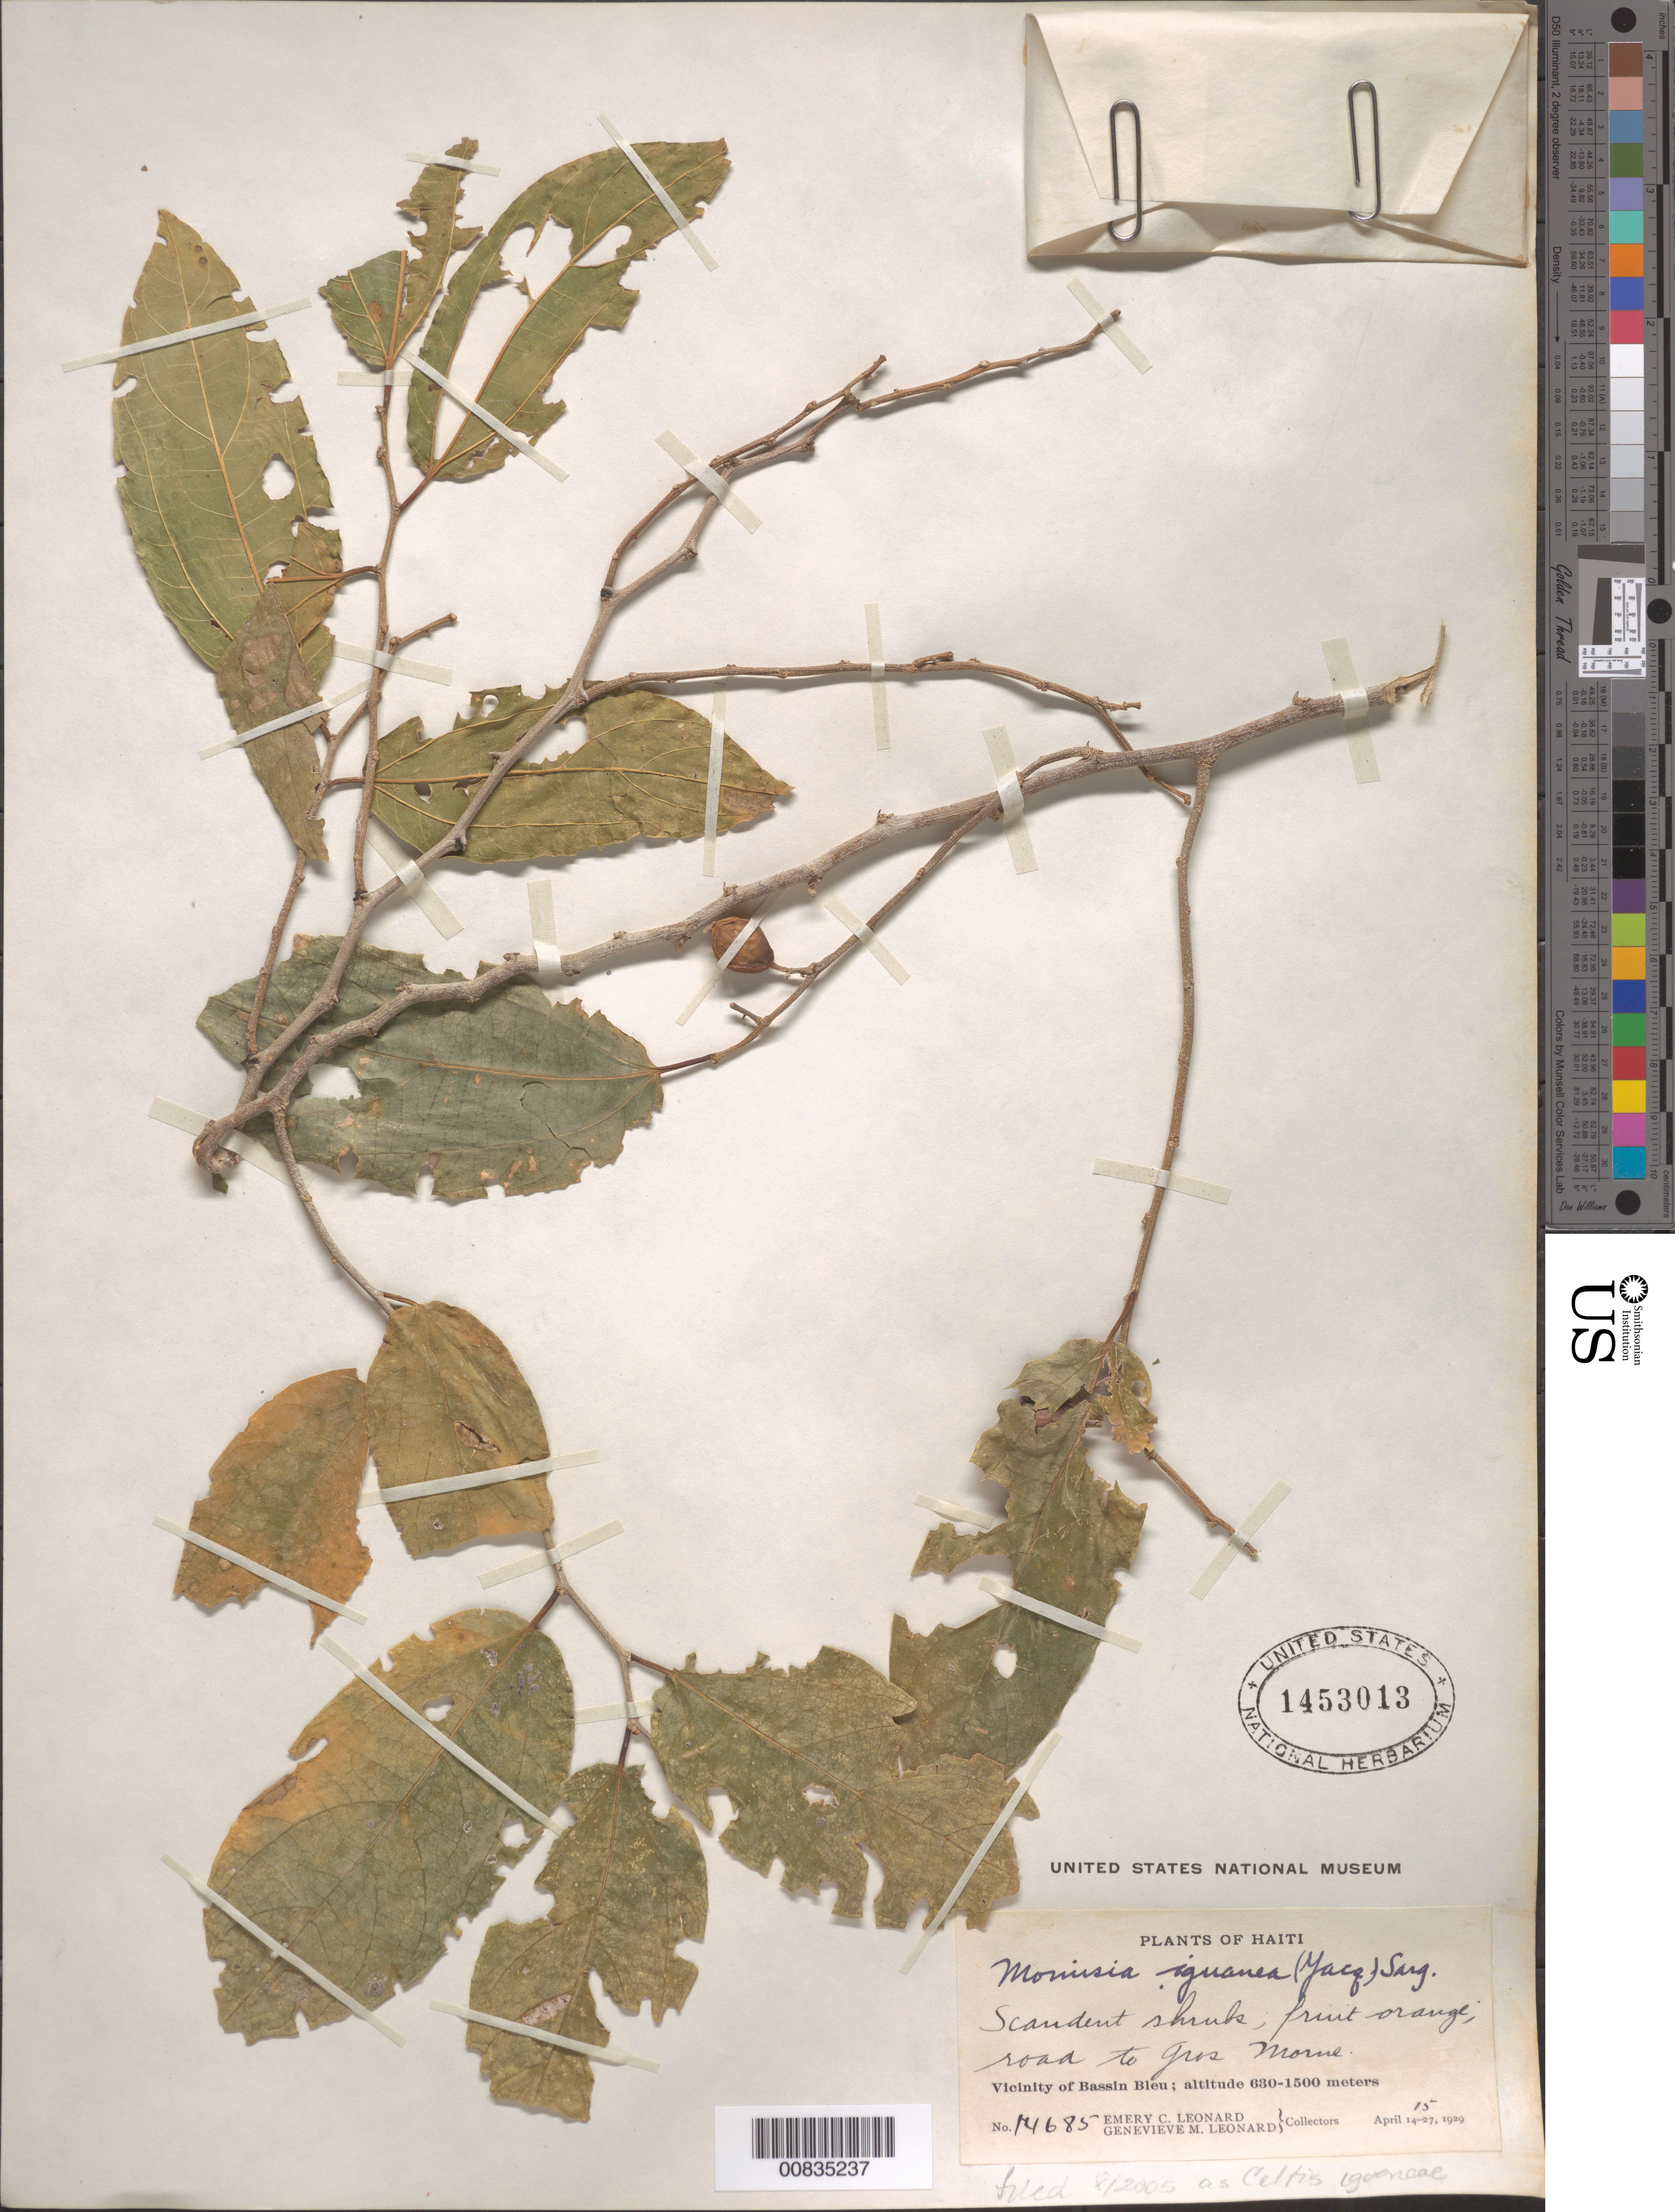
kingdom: Plantae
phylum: Tracheophyta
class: Magnoliopsida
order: Rosales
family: Cannabaceae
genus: Celtis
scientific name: Celtis iguanaea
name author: (Jacq.) Sarg.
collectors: E. C. Leonard & G. M. Leonard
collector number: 14685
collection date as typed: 15 Apr 1929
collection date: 1929-04-15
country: Haiti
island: Hispaniola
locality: Vicinity of Bassin Bleu. Road to Gros Morne.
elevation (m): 630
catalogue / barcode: US 1453013